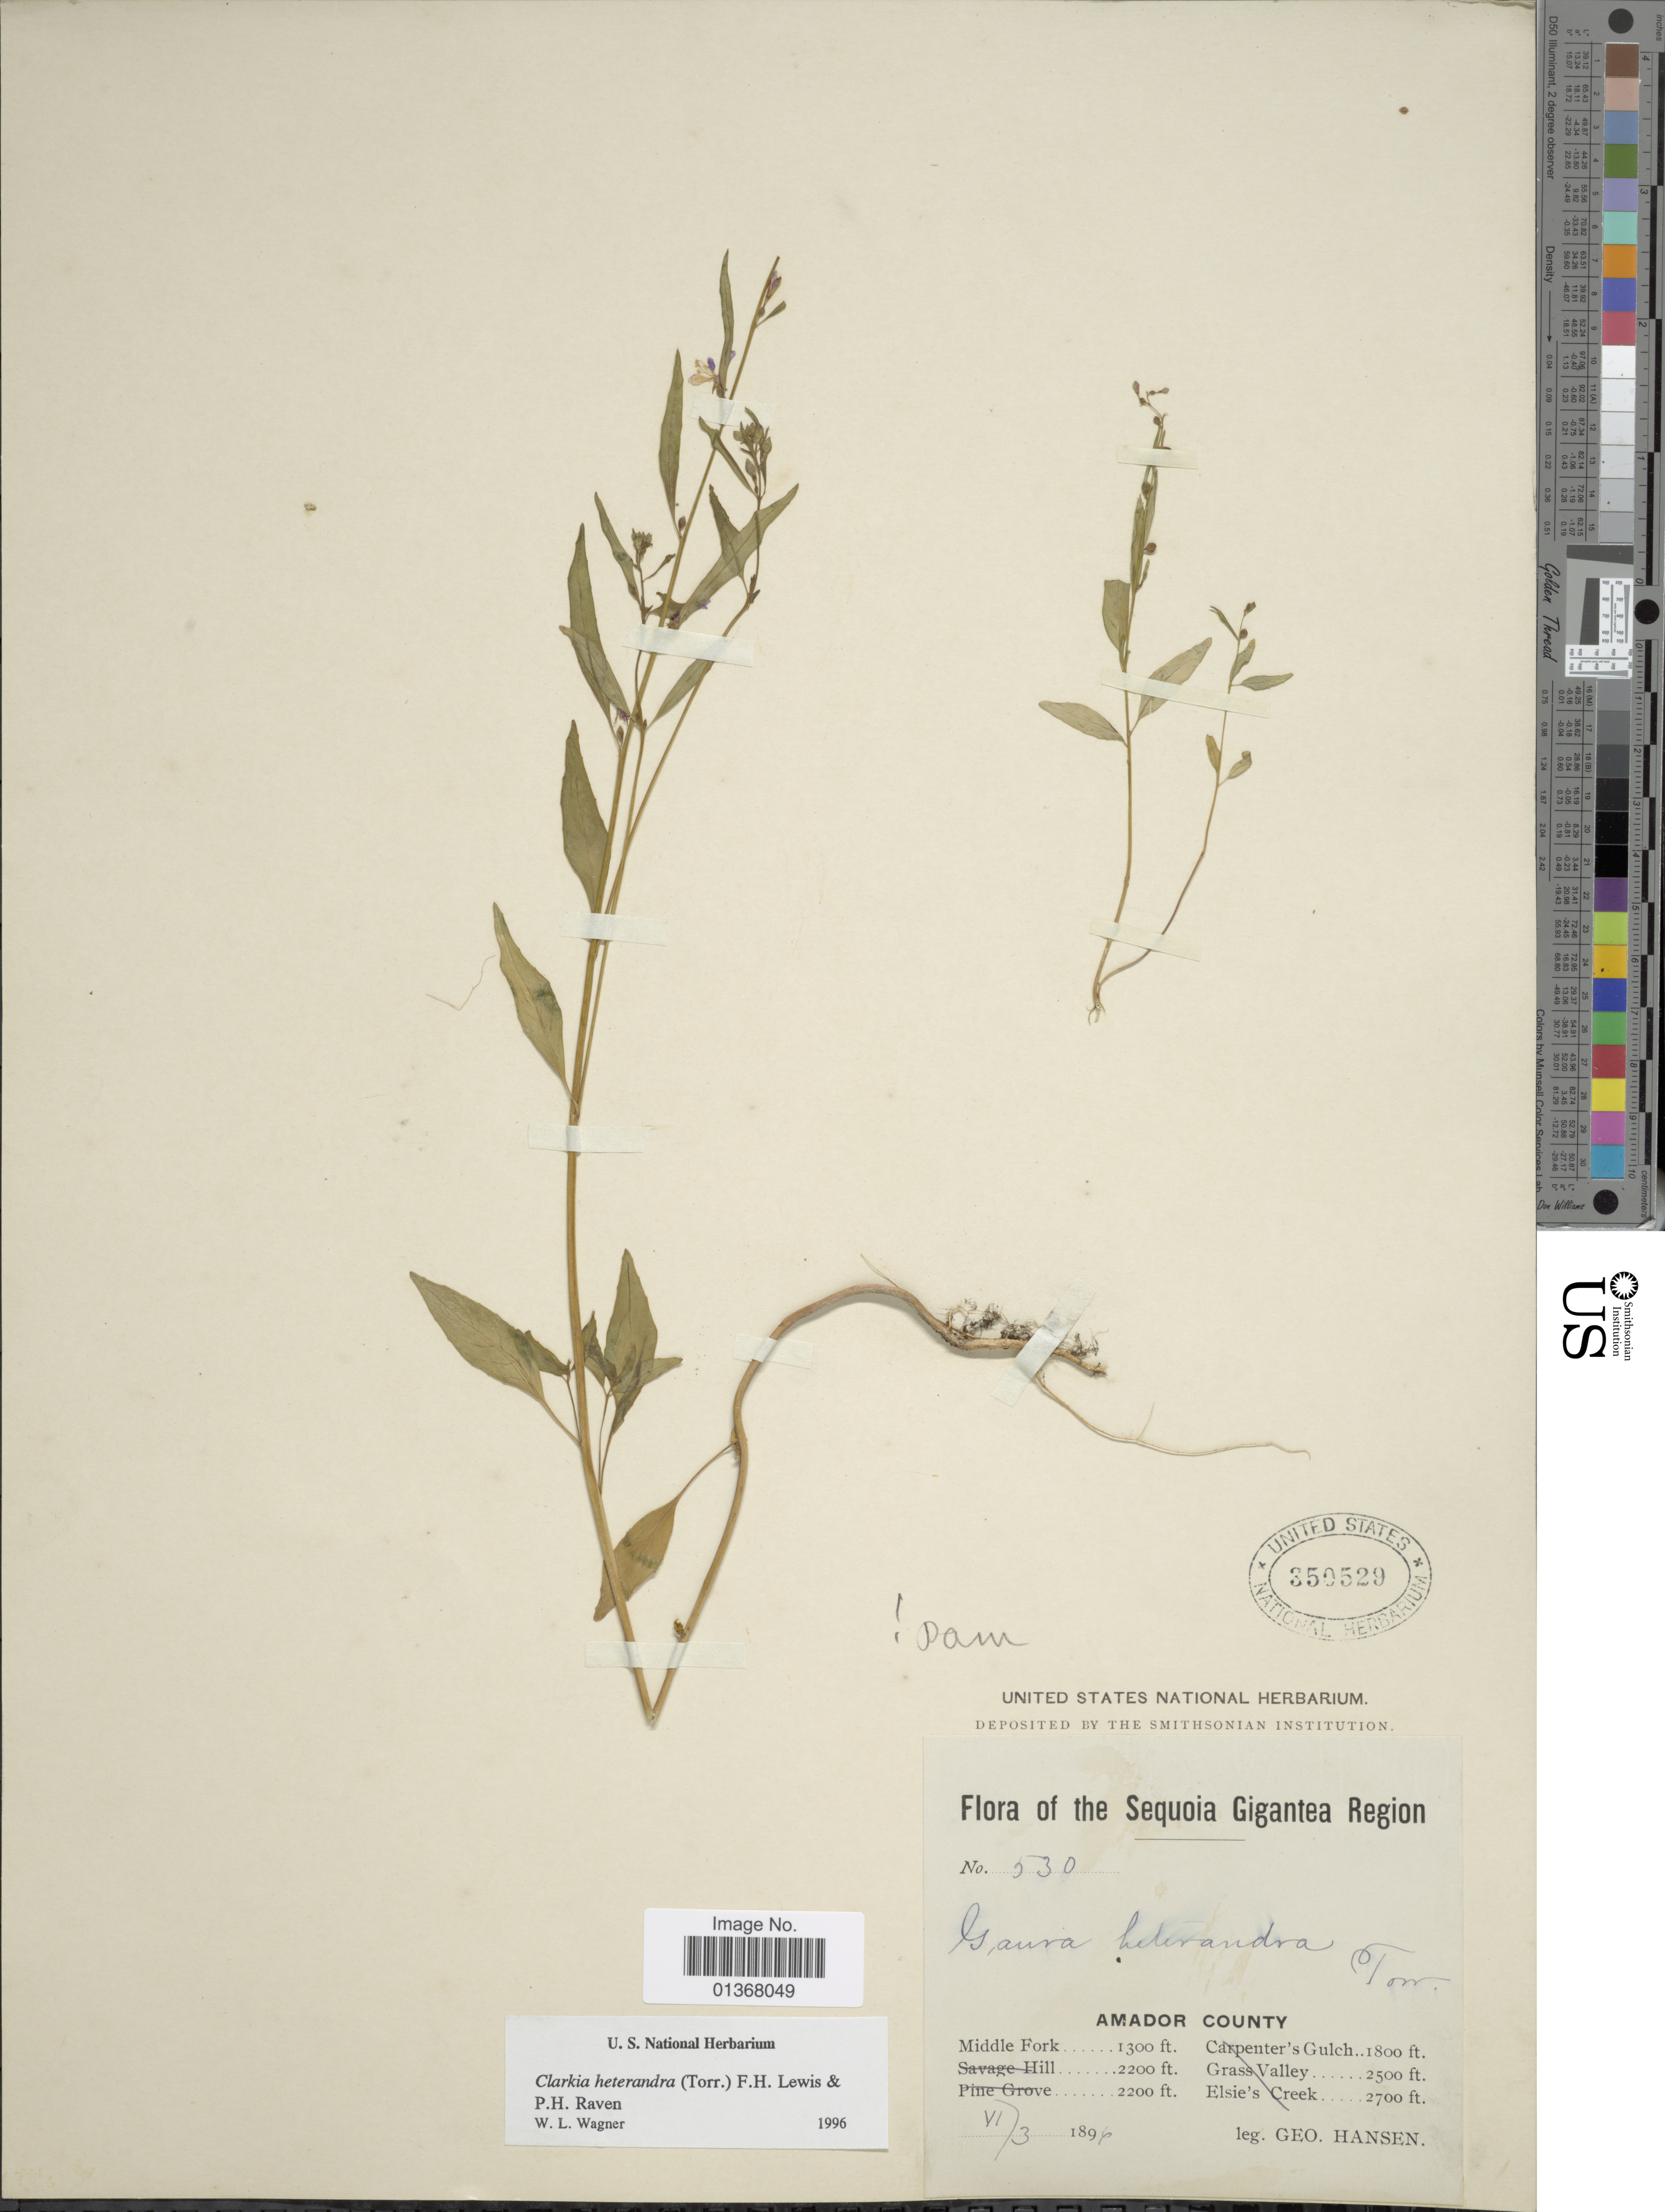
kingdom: Plantae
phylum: Tracheophyta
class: Magnoliopsida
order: Myrtales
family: Onagraceae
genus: Clarkia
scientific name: Clarkia heterandra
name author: (Torr.) F. H. Lewis & P.H. Raven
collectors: G. Hansen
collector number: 530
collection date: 1896-06-03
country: United States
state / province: California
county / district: Amador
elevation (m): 396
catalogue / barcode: US 350529